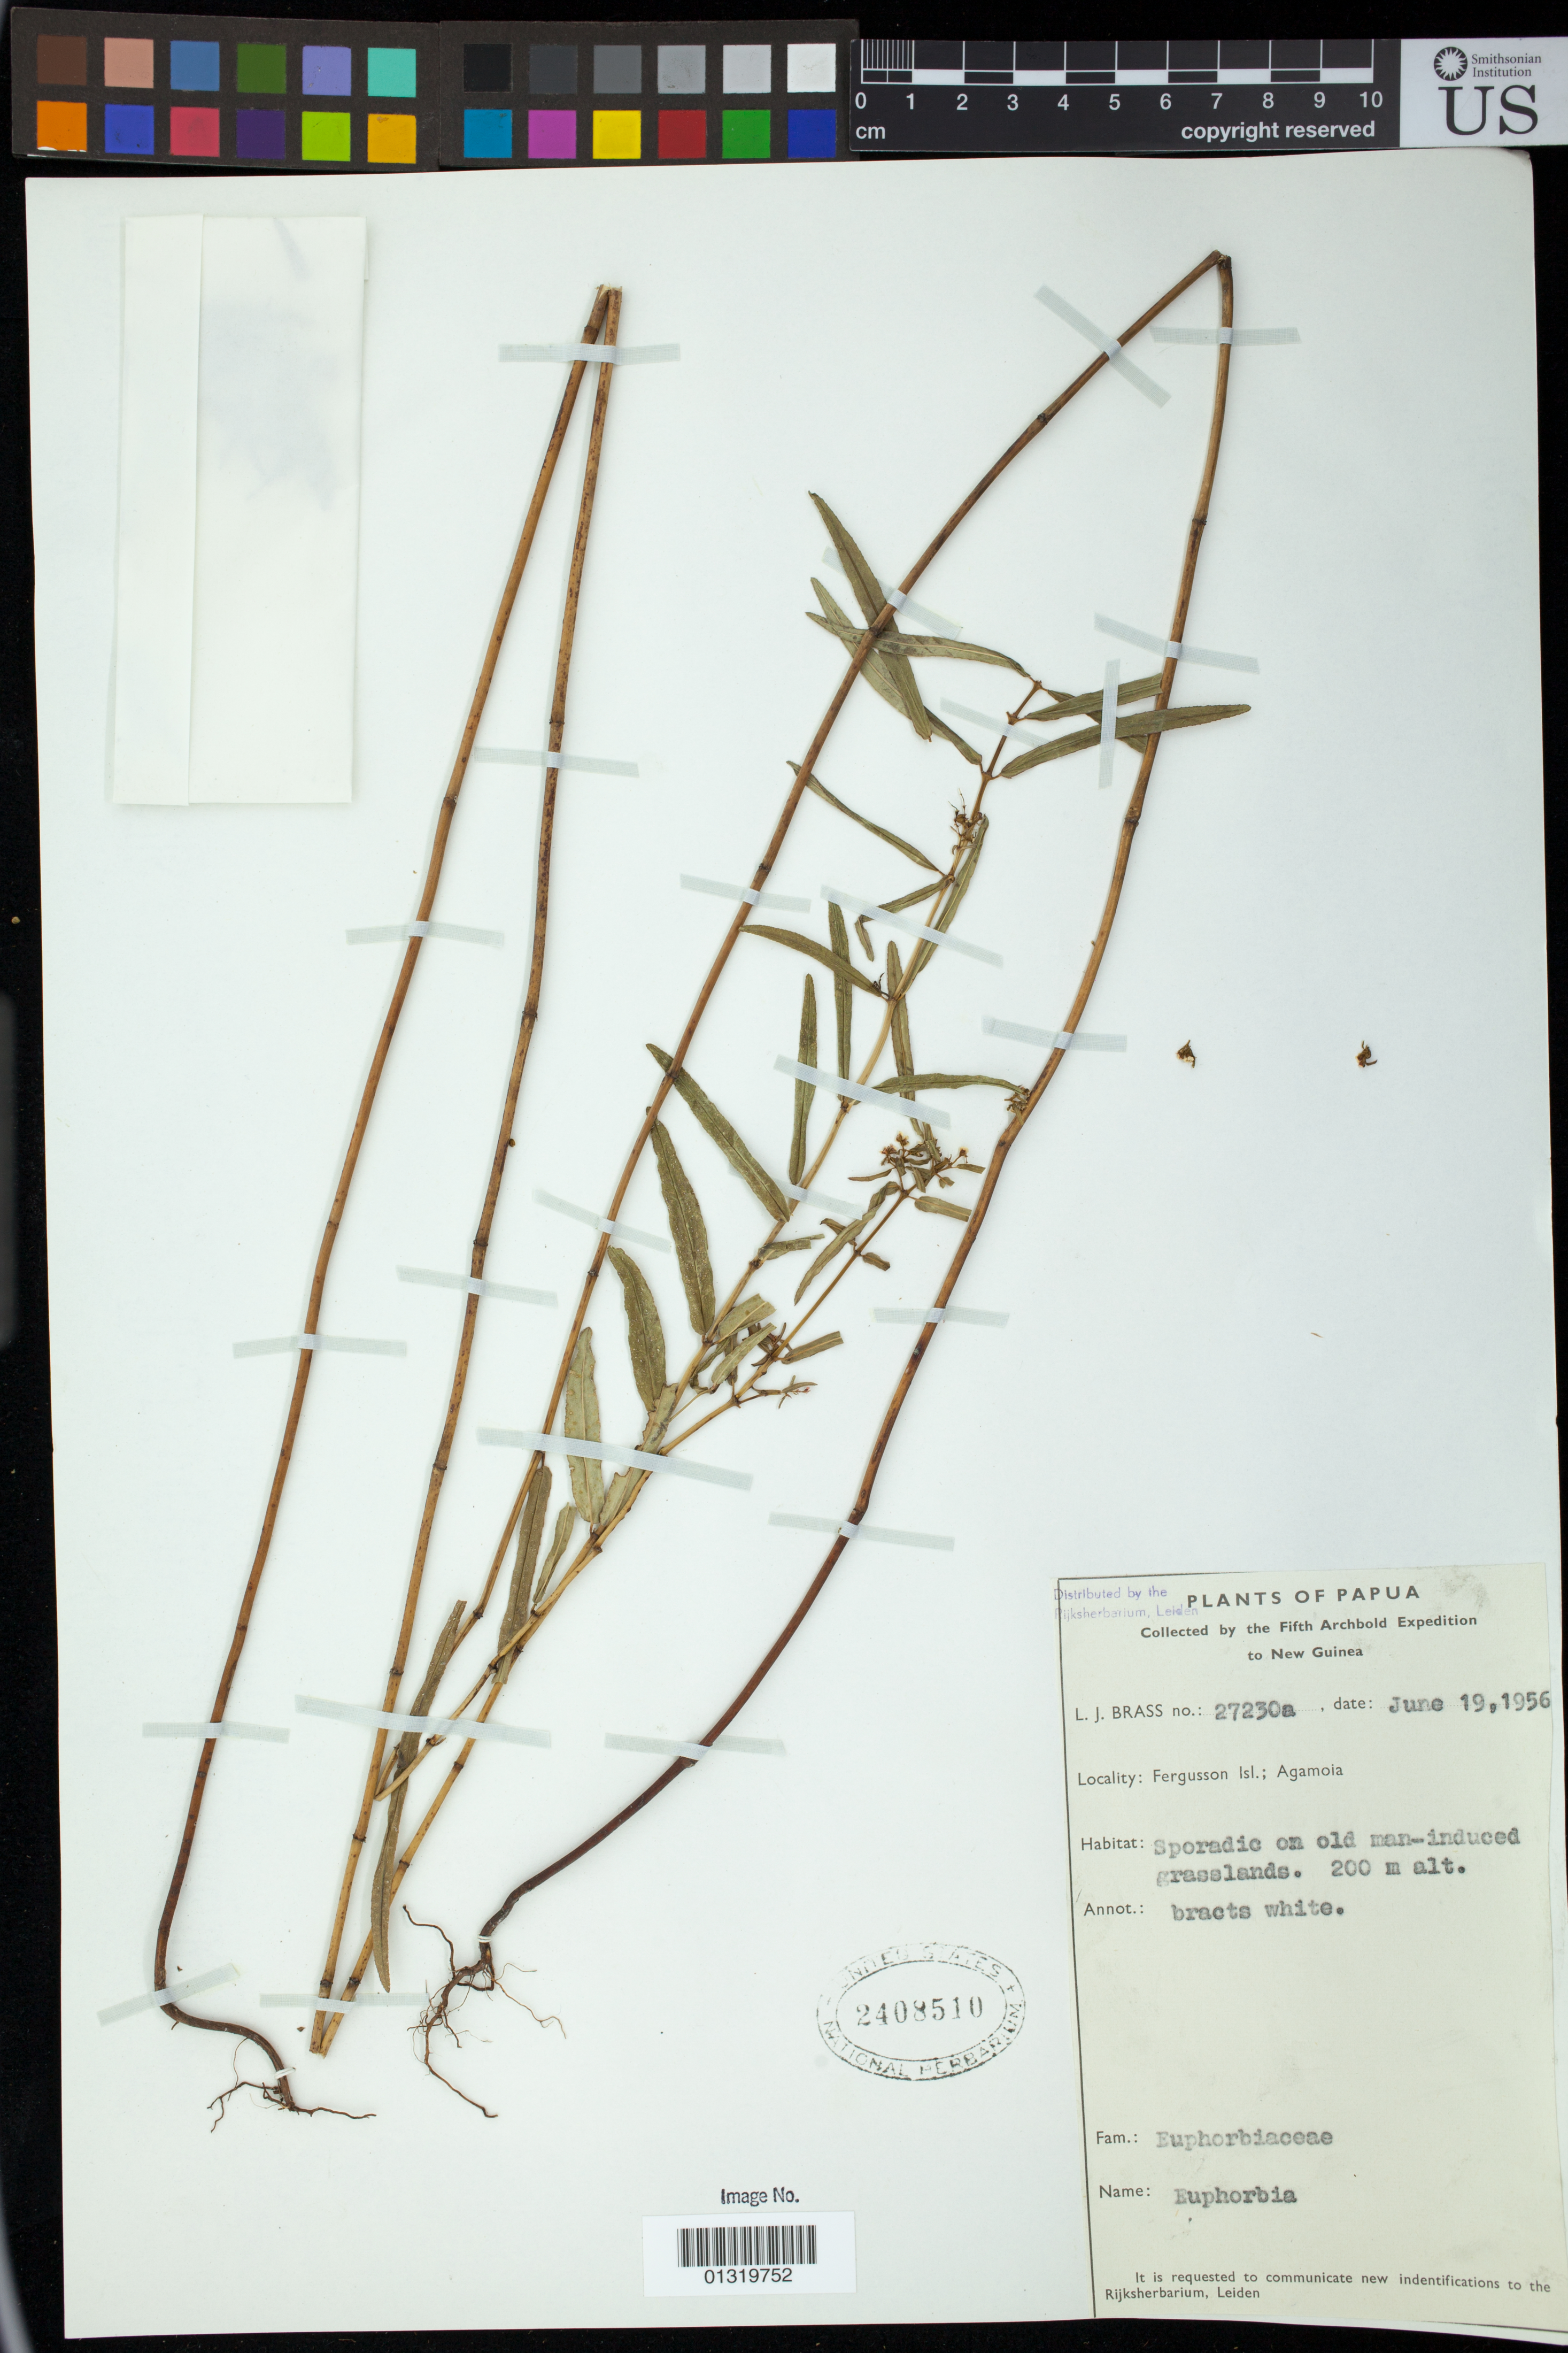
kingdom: Plantae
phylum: Tracheophyta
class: Magnoliopsida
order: Malpighiales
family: Euphorbiaceae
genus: Euphorbia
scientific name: Euphorbia bifida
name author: Hook. & Arn.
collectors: L. J. Brass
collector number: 27230a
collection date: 1956-06-19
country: Papua New Guinea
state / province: Milne Bay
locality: Ferguson Isl.; Agamoia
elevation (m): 200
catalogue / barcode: US 2408510